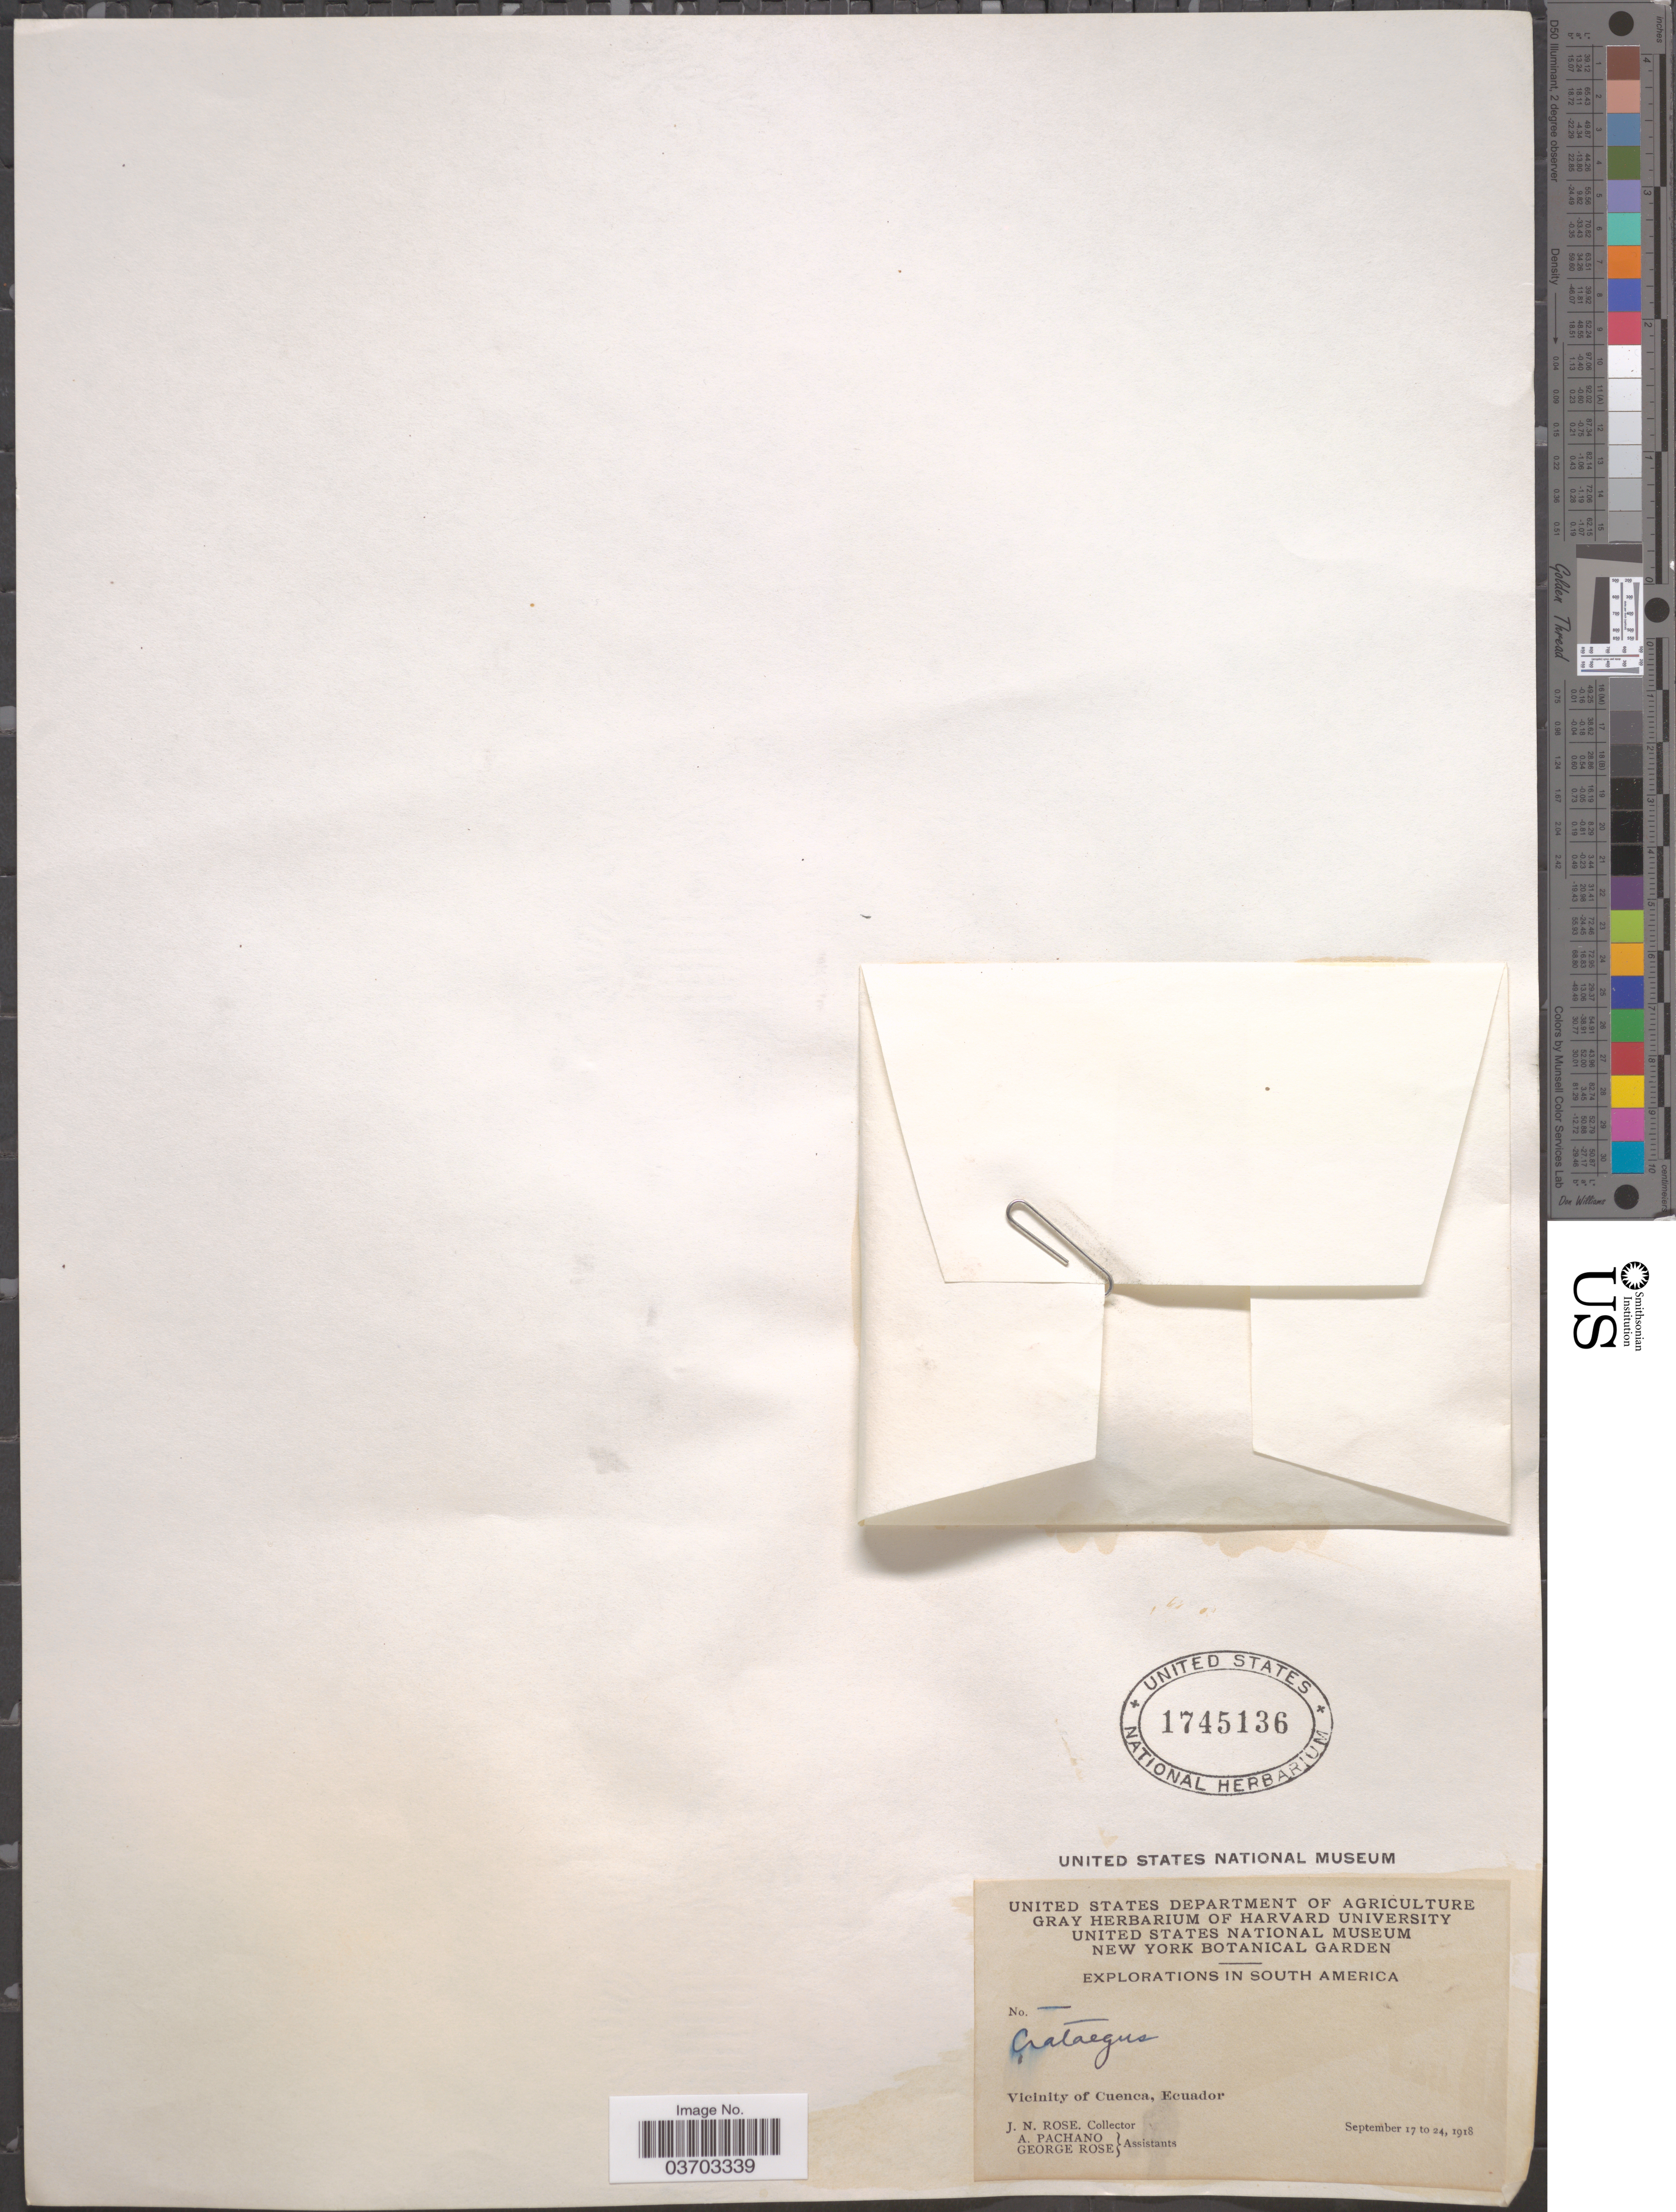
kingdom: Plantae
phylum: Tracheophyta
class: Magnoliopsida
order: Rosales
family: Rosaceae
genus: Crataegus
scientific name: Crataegus sp.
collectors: J. N. Rose, A. Pachano & G. Rose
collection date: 1918-09-17/1918-09-24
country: Ecuador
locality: Vicinity of Cuenca.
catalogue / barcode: US 1745136